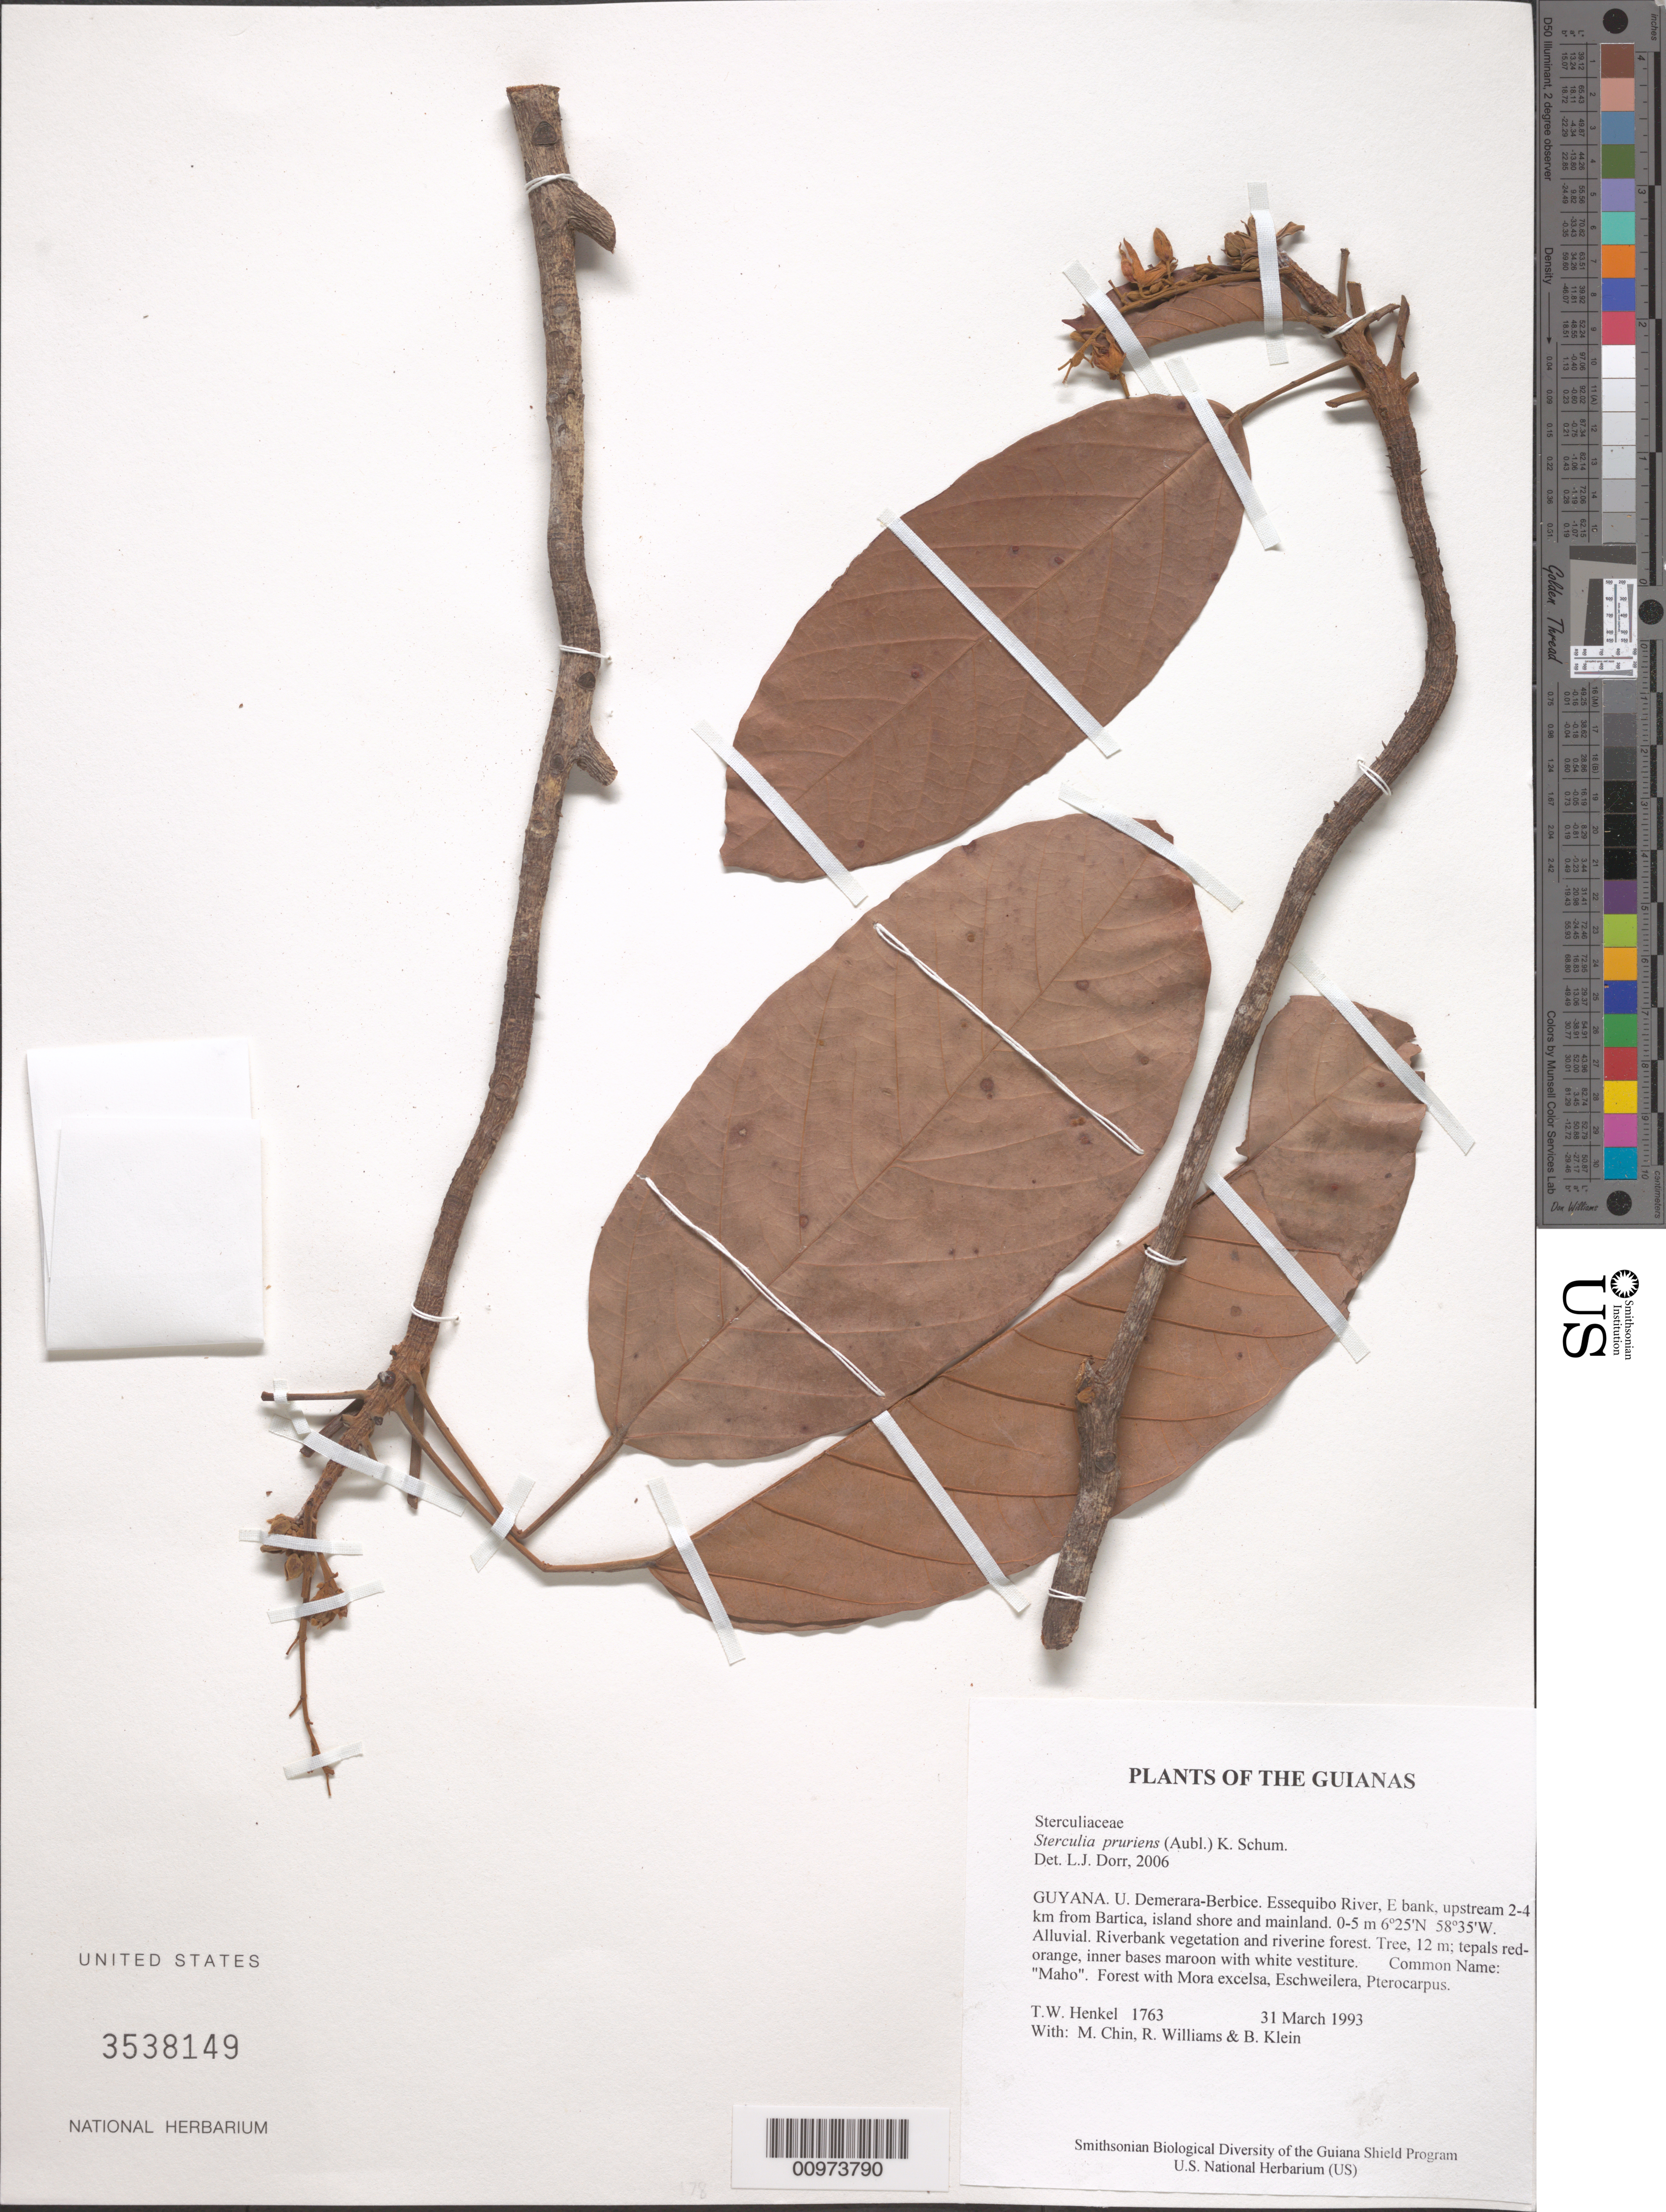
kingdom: Plantae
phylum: Tracheophyta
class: Magnoliopsida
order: Malvales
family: Malvaceae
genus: Sterculia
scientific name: Sterculia pruriens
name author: (Aubl.) K. Schum.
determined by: Dorr, L. J., (BOT), Smithsonian Institution - National Museum of Natural History (UNITED STATES)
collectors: T. Henkel, M. Chin, R. Williams & B. Klein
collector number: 1763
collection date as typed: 31 March 1993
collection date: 1993-03-31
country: Guyana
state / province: U. Demerara-Berbice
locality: Essequibo River, E bank, upstream 2-4 km from Bartica, island shore and mainland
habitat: Alluvial. Riverbank vegetation and riverine forest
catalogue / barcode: US 3538149